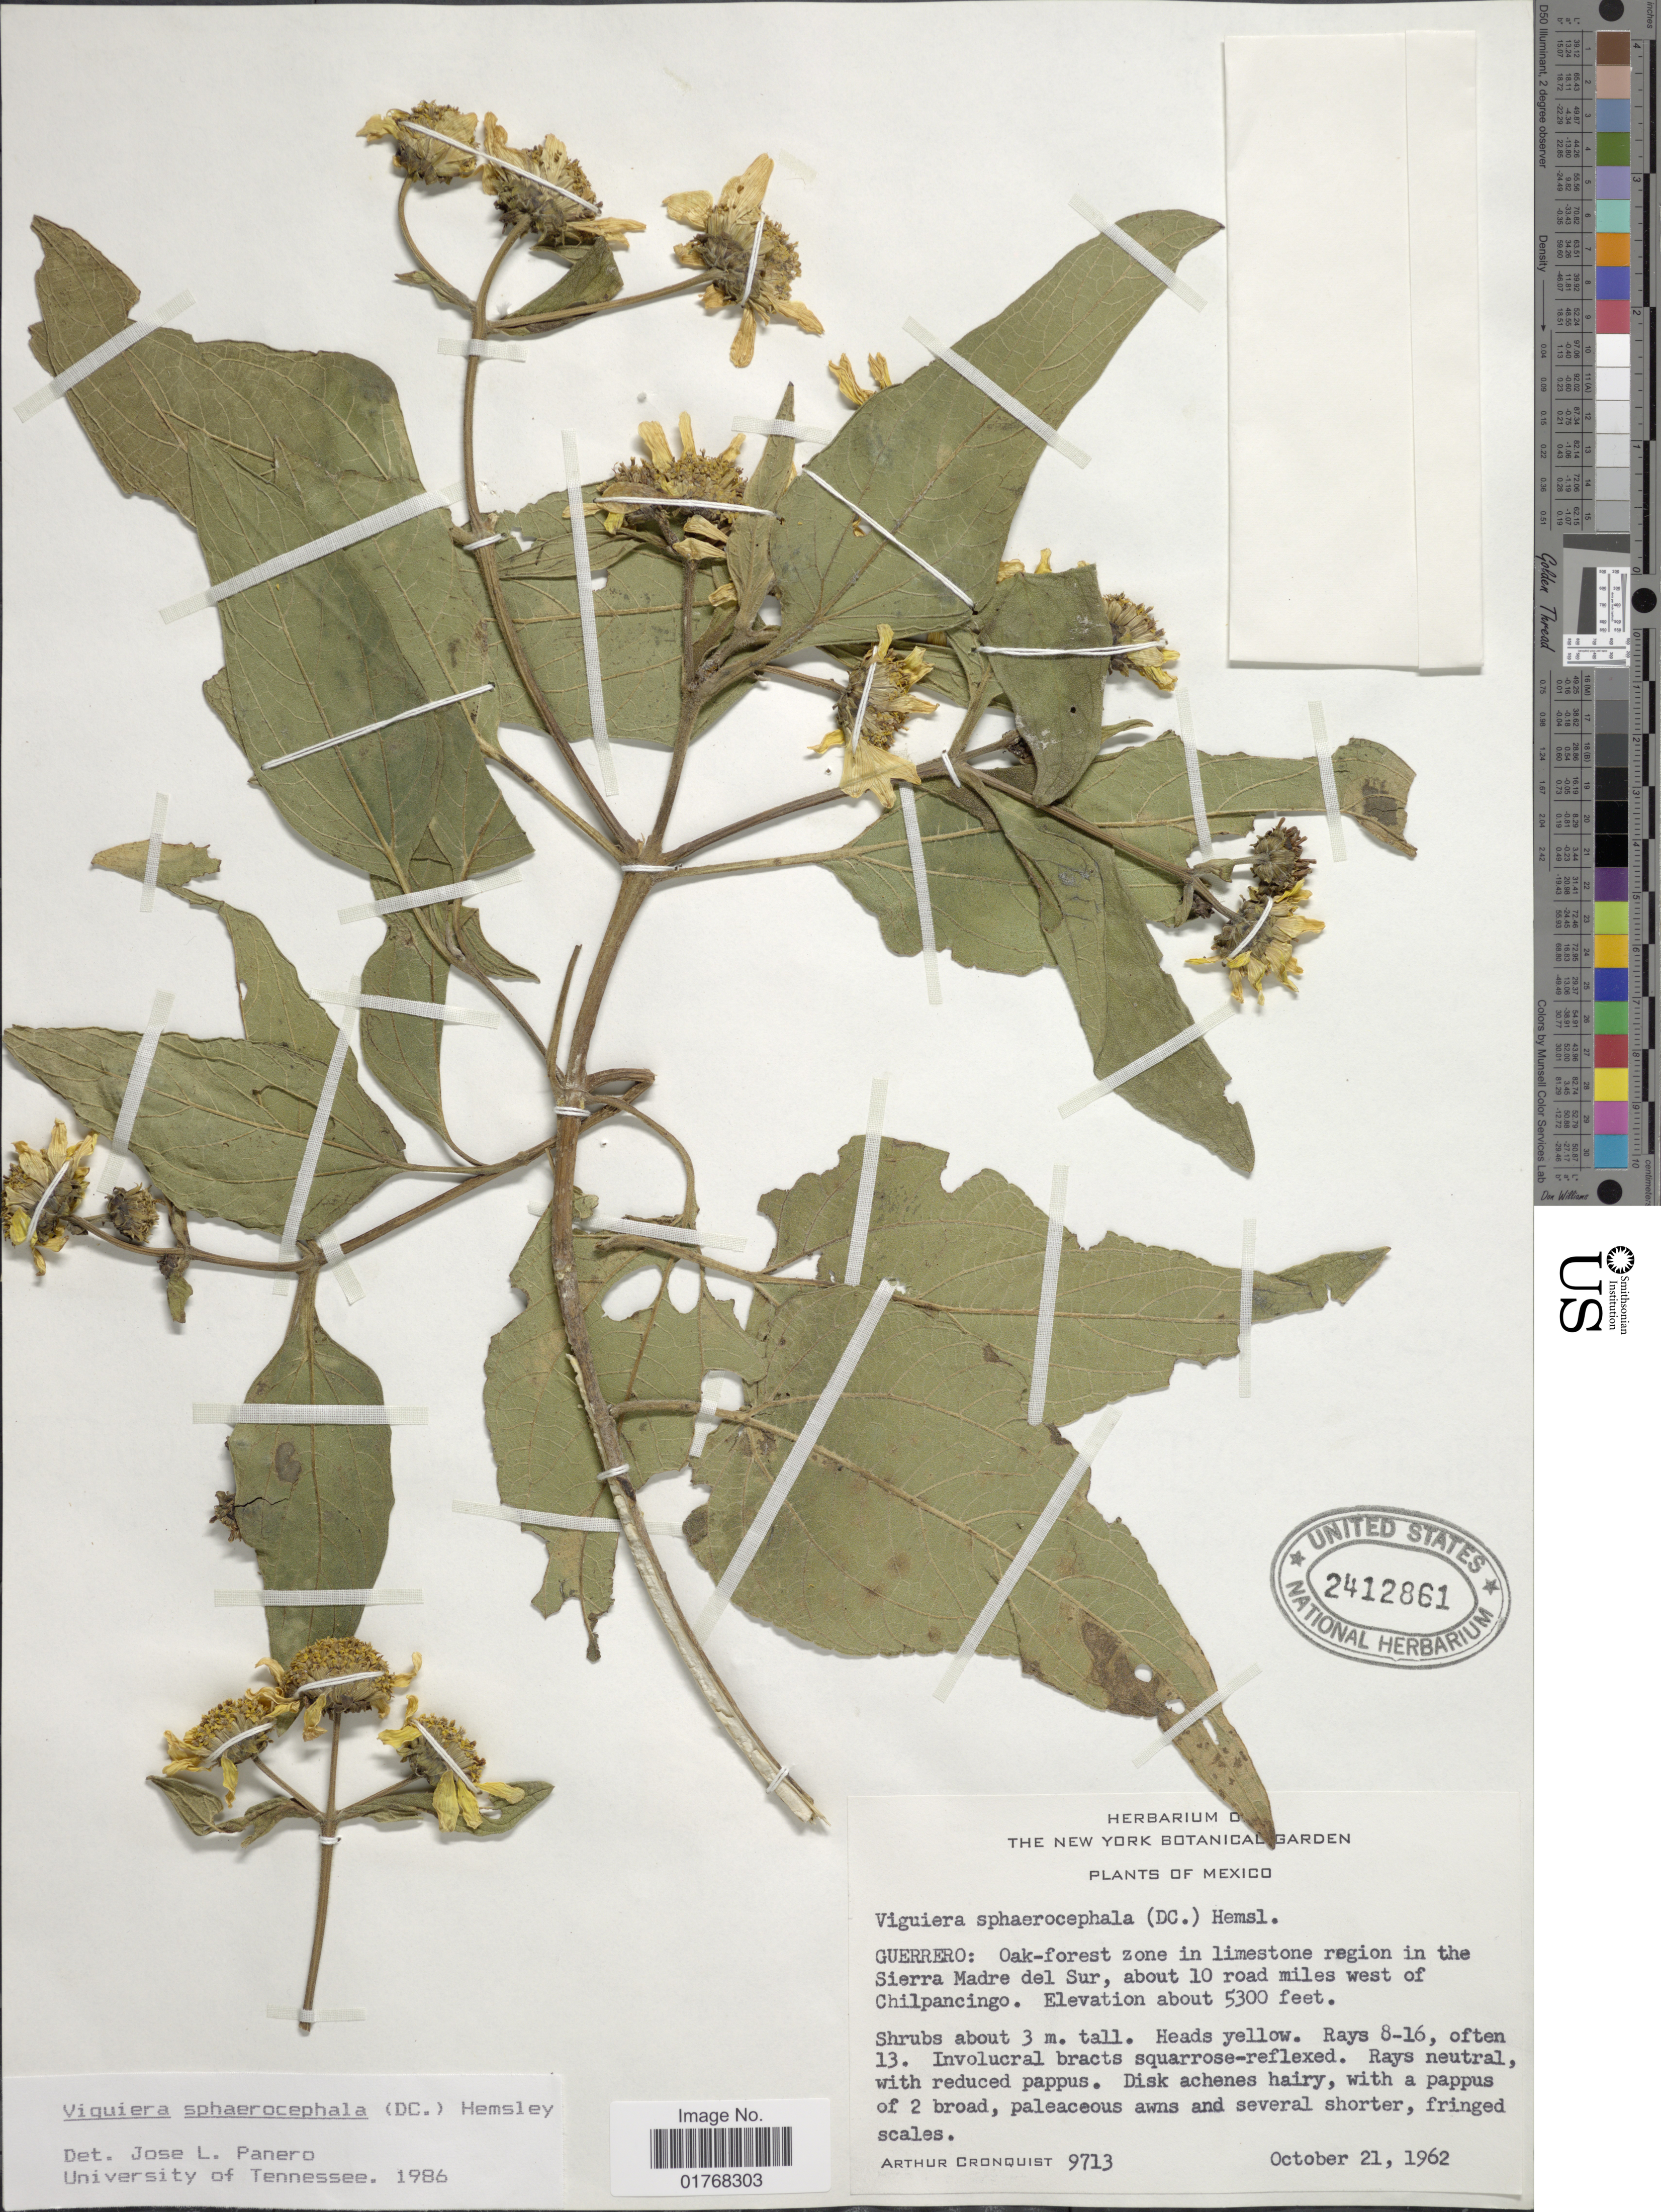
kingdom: Plantae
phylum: Tracheophyta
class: Magnoliopsida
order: Asterales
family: Asteraceae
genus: Viguiera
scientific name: Viguiera sphaerocephala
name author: (DC.) Hemsl.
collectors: A. J. Cronquist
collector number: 9713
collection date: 1962-10-21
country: Mexico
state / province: Guerrero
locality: Oak-forest zone in limestone region in the Siera Madre del Sur, about 10 road miles west of Chilpancingo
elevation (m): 1615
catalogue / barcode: US 2412861